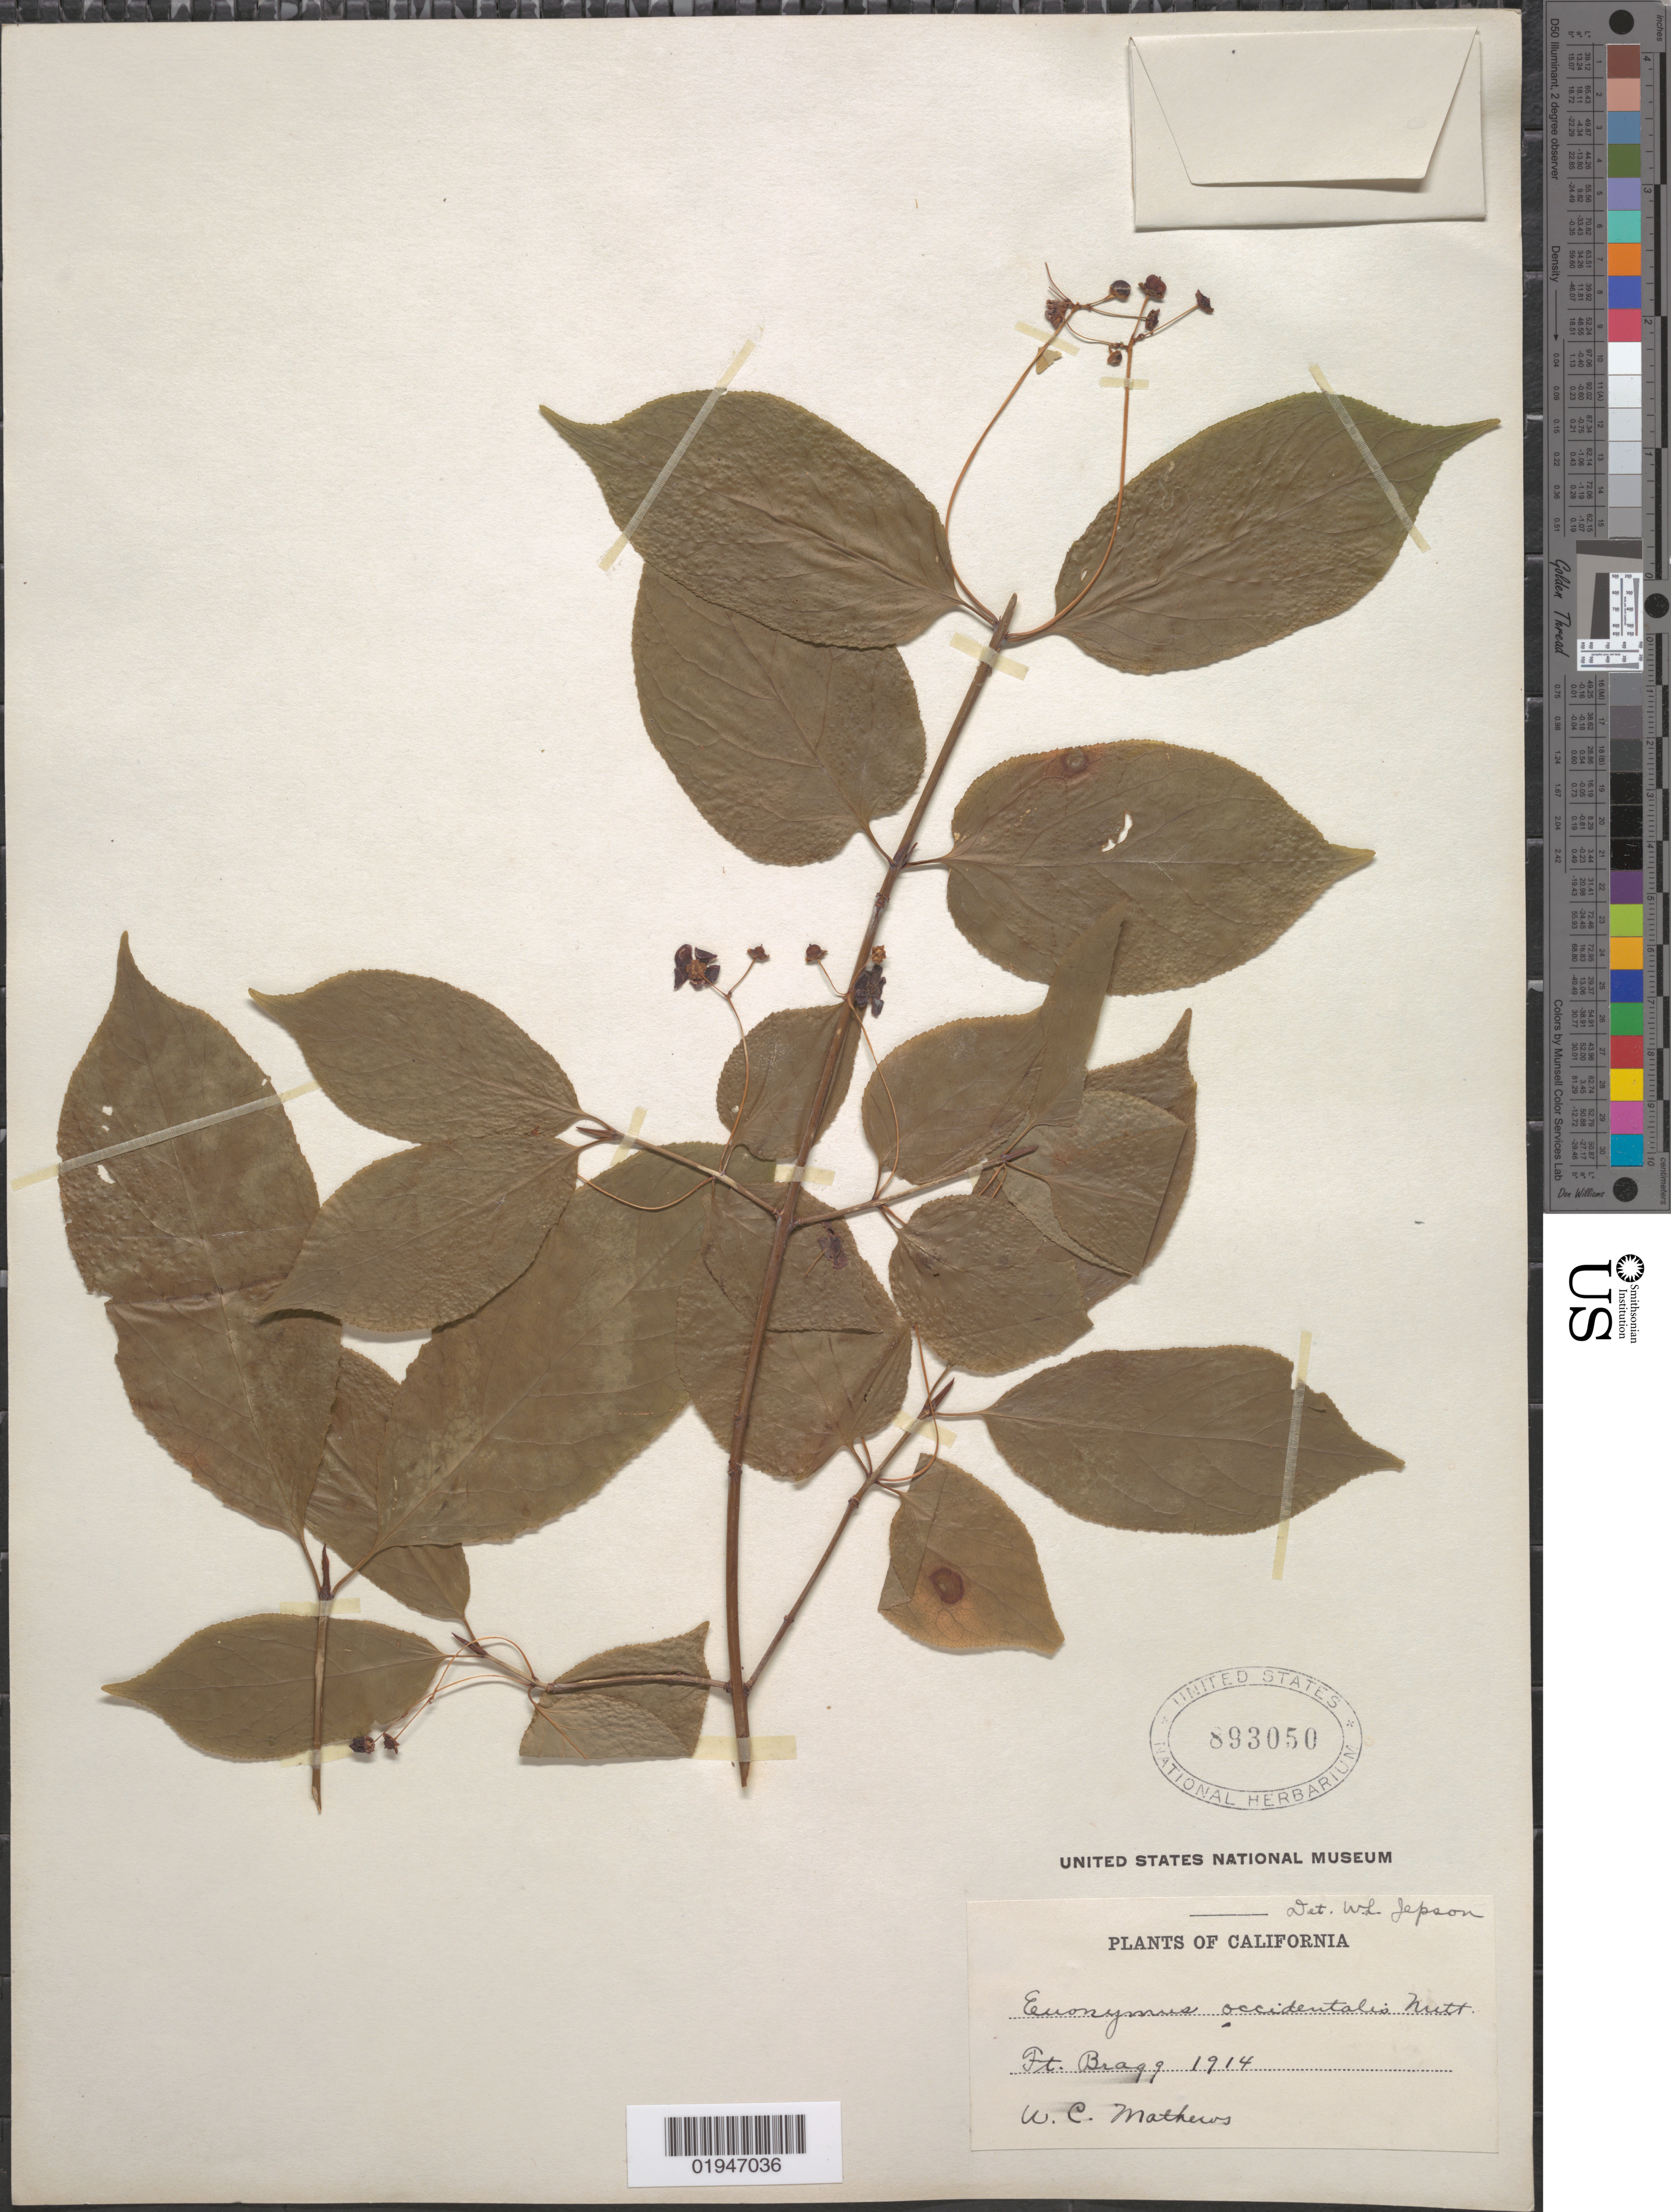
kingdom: Plantae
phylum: Tracheophyta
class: Magnoliopsida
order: Celastrales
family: Celastraceae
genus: Euonymus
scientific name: Euonymus occidentalis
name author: Nutt. ex Torr.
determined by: Jepson, W. L.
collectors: W. Mathews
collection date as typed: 1914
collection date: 1914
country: United States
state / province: California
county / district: Mendocino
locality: Ft. Bragg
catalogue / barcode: US 893050